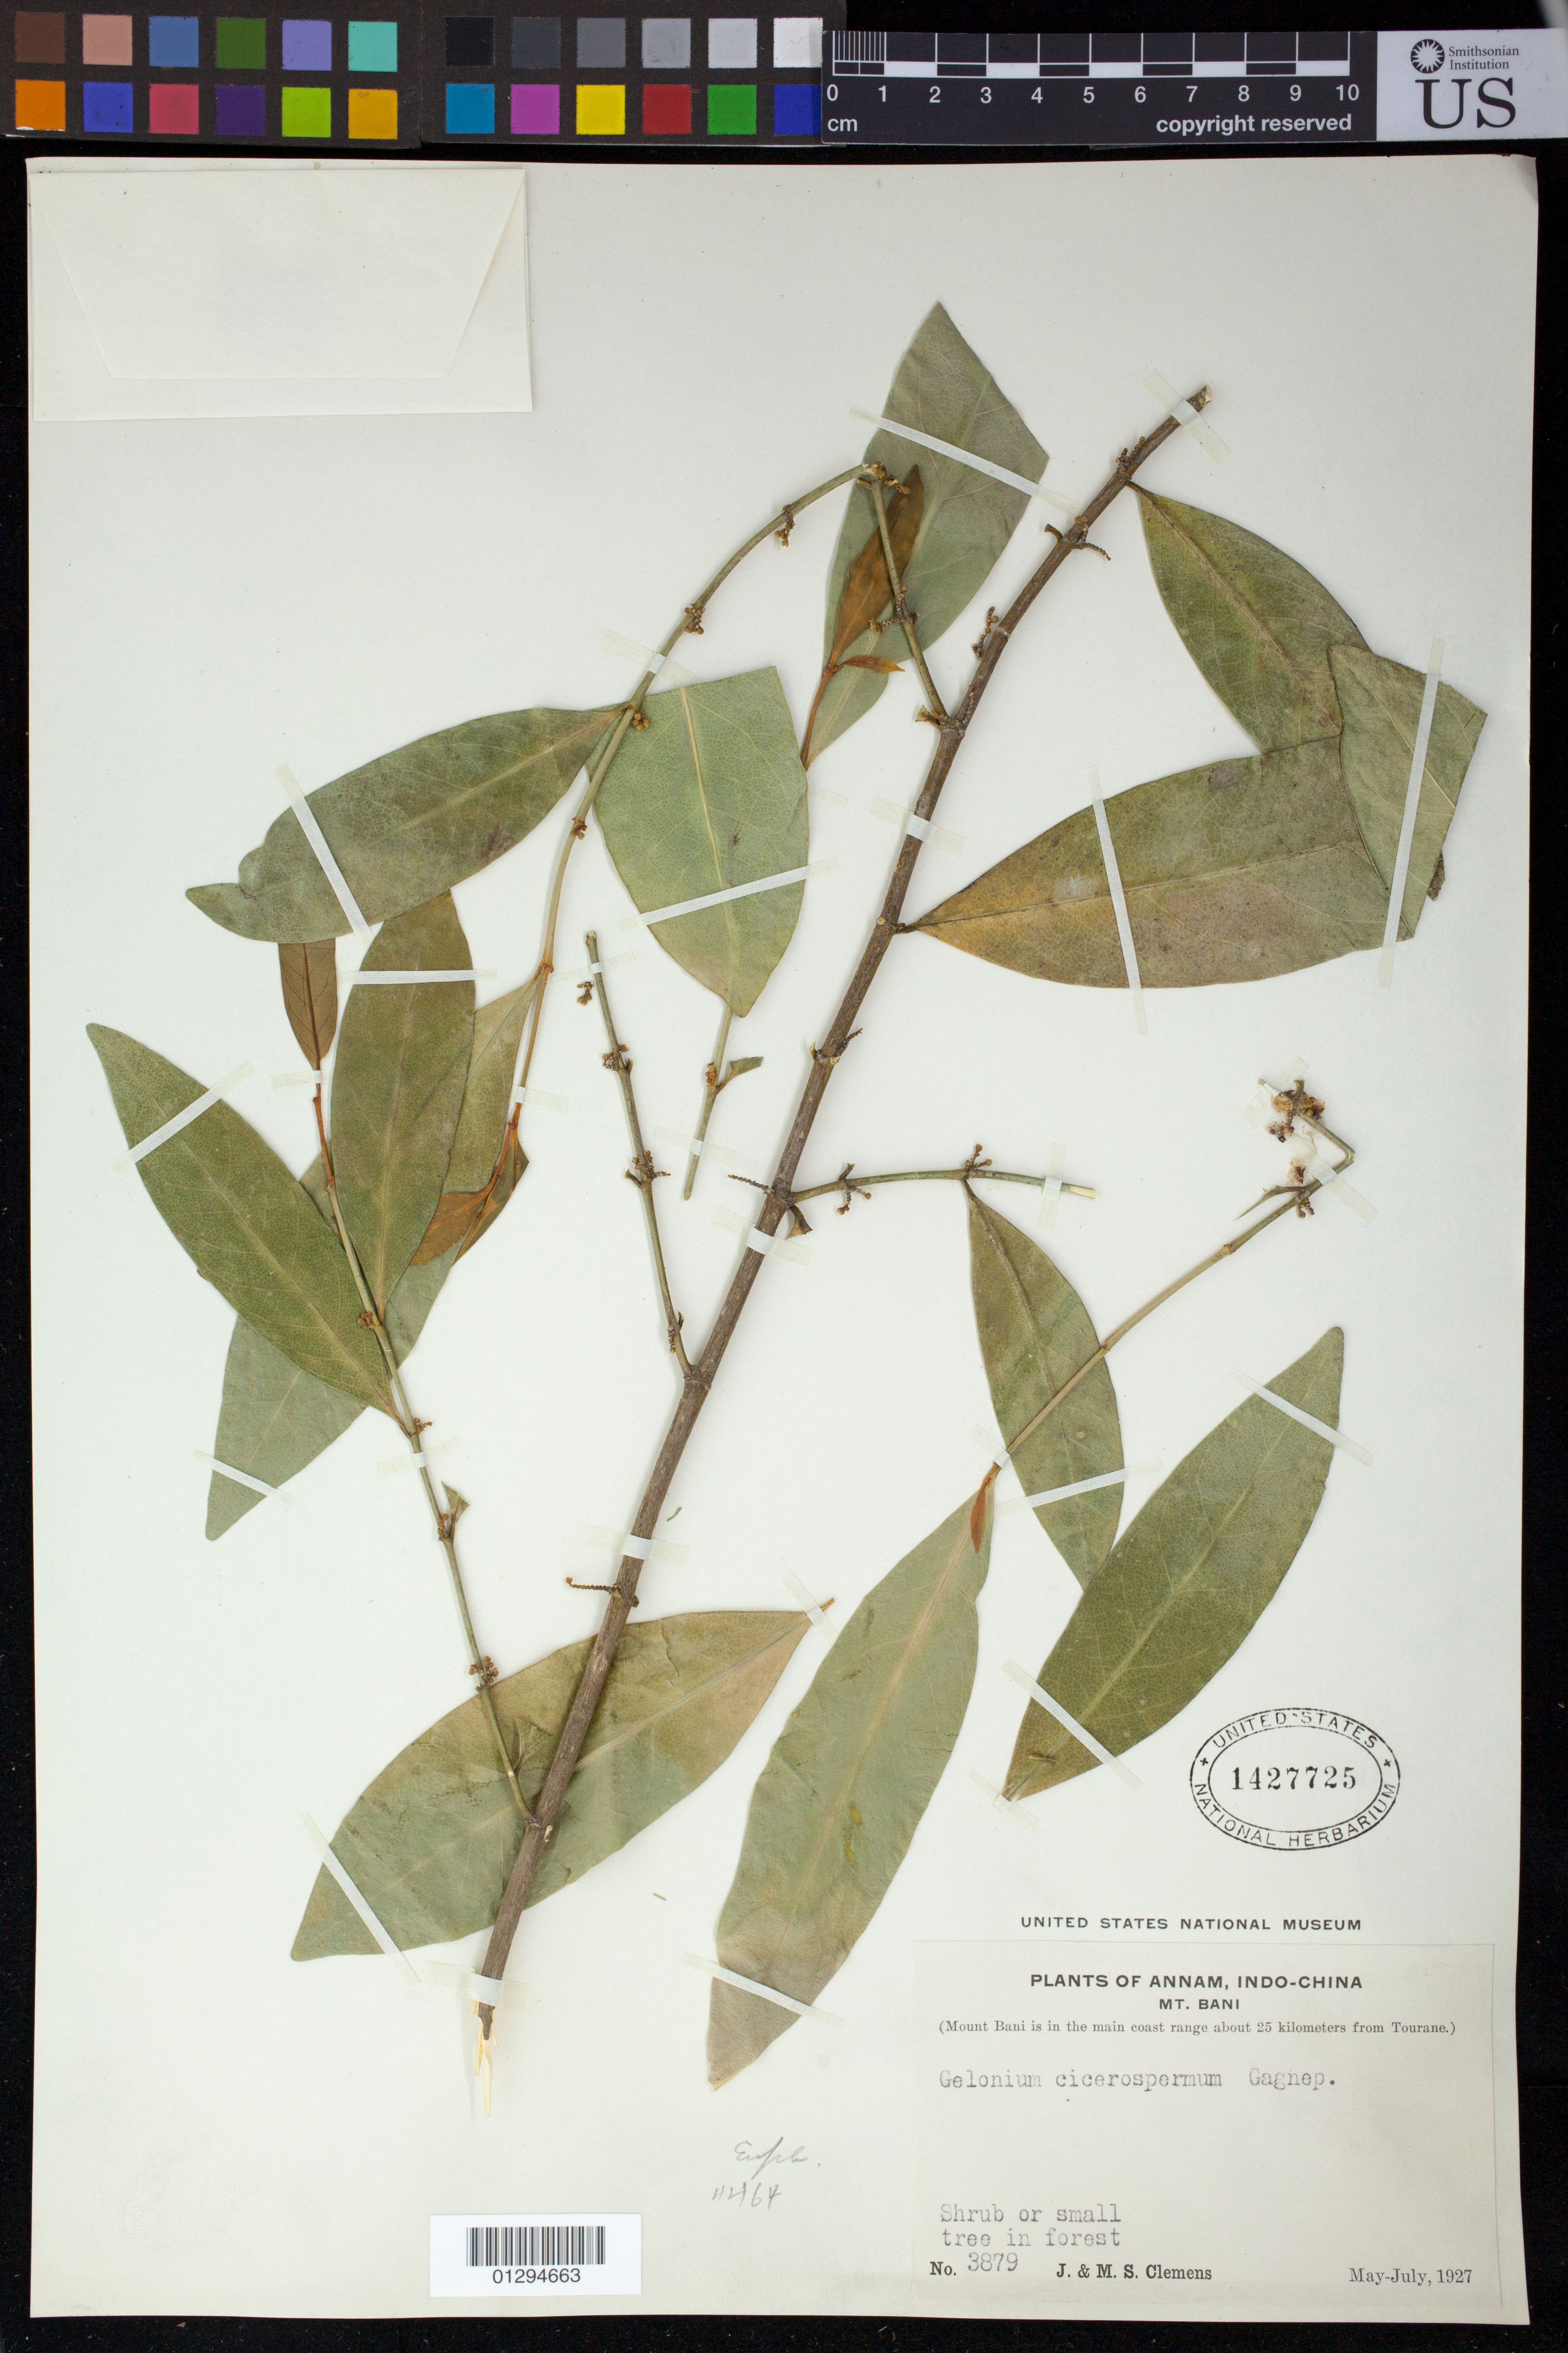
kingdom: Plantae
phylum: Tracheophyta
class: Magnoliopsida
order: Malpighiales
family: Euphorbiaceae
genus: Gelonium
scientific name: Gelonium cicerosperma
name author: Gagnep.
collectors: J. Clemens & M. S. Clemens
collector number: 3879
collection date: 1927-05/1927-07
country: Vietnam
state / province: Da Nang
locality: Mount Bani is in the main coast range about 25 kilometers from Tourane, Annam, Indo-China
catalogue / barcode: US 1427725